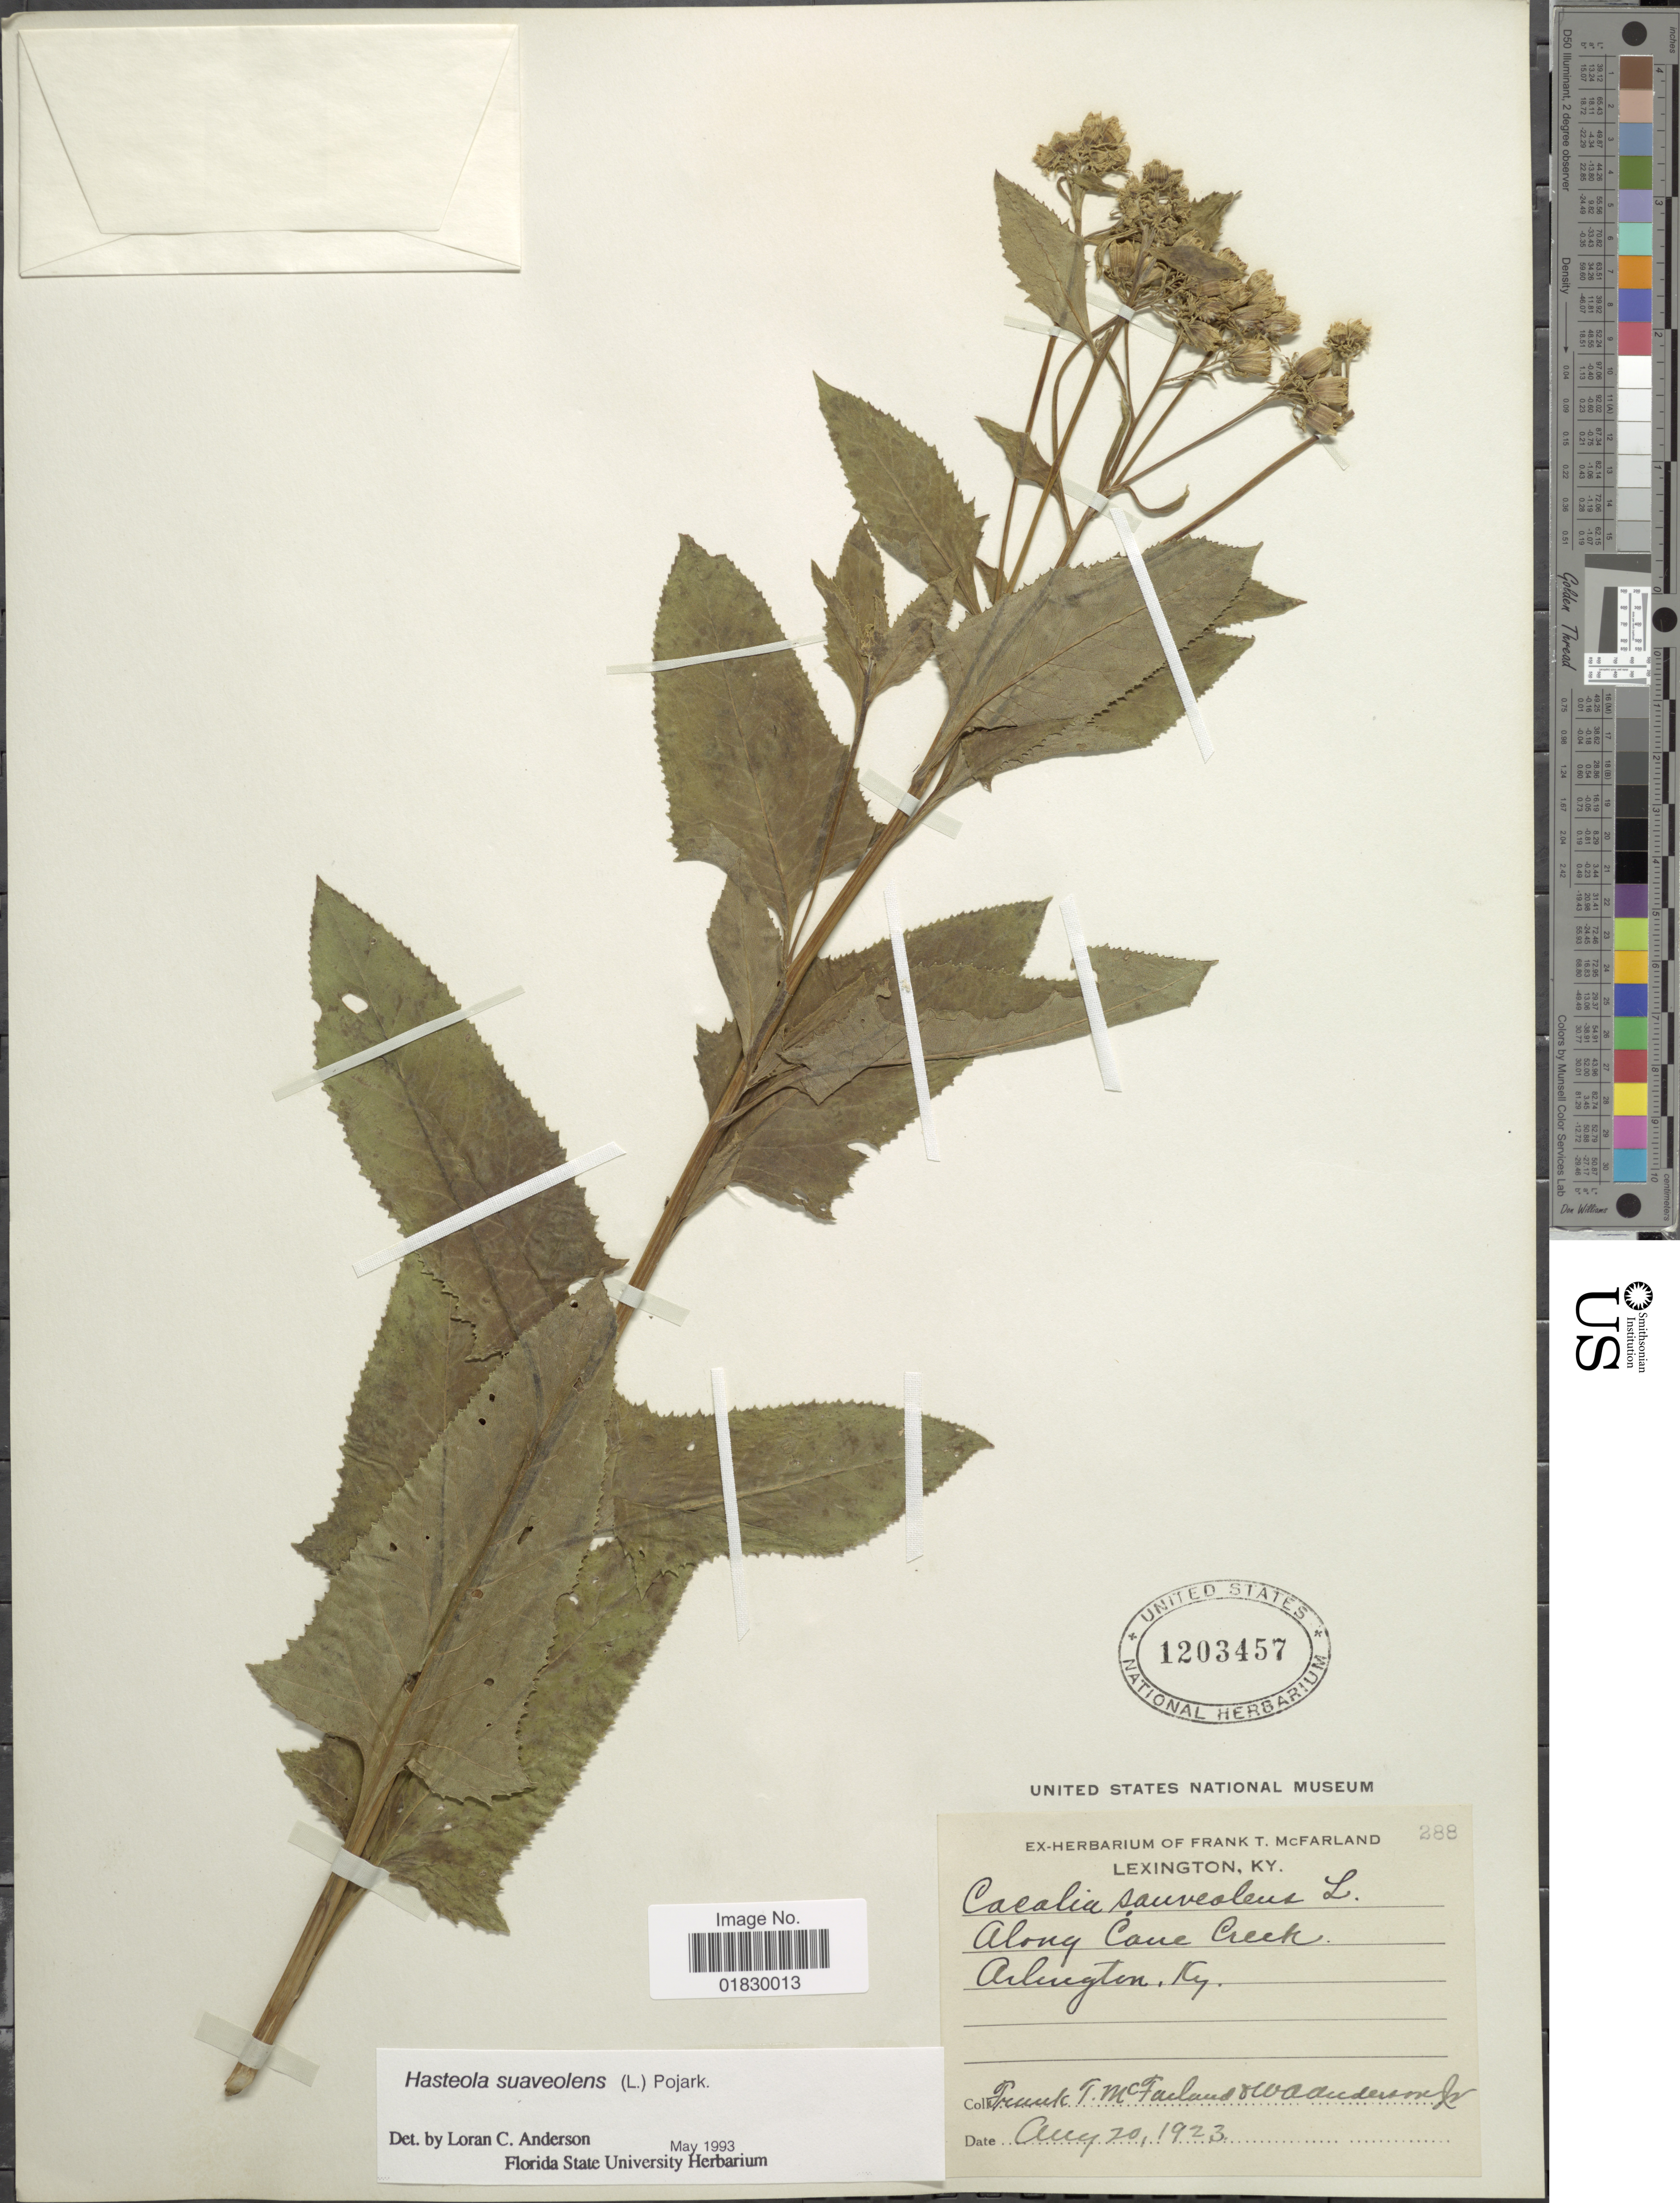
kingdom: Plantae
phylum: Tracheophyta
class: Magnoliopsida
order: Asterales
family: Asteraceae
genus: Hasteola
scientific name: Hasteola suaveolens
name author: (L.) Pojark.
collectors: F. McFarland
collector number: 288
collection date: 1923-08-20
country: United States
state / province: Kentucky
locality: Along Cane Creek, Arlington, Ky. Lexington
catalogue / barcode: US 1203457